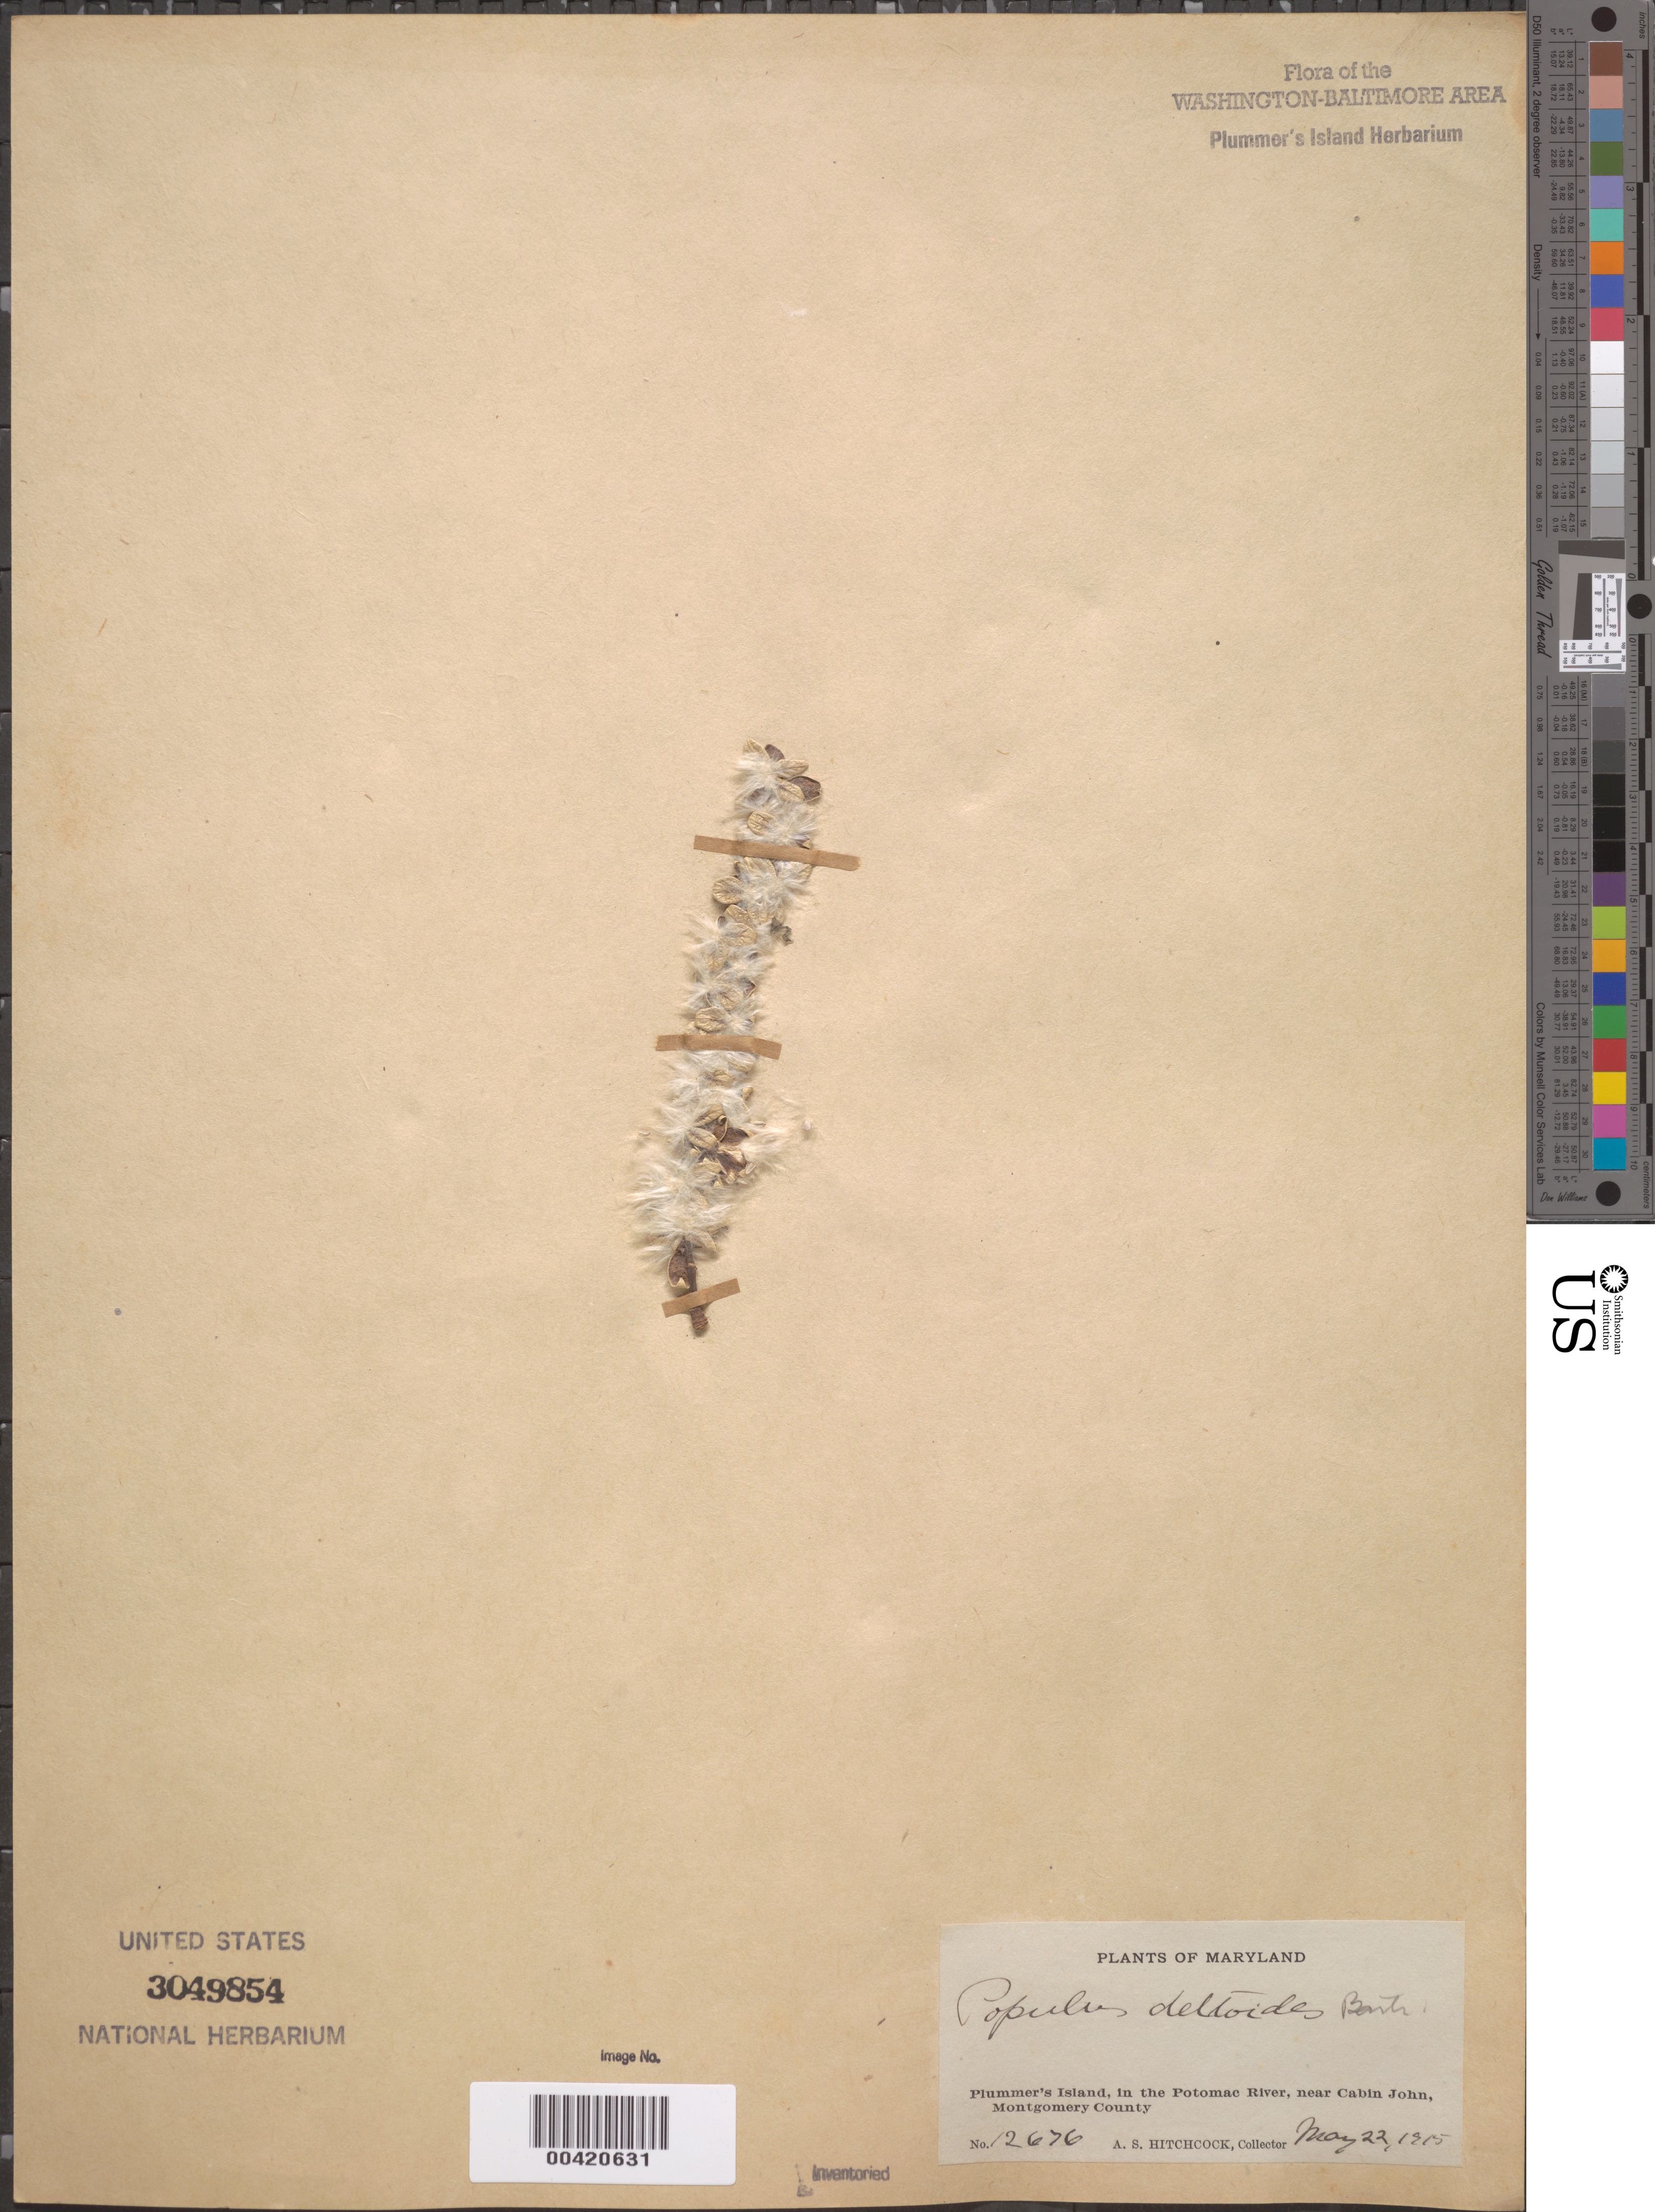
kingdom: Plantae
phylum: Tracheophyta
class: Magnoliopsida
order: Malpighiales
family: Salicaceae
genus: Populus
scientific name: Populus deltoides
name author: W. Bartram ex Marshall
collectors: A. S. Hitchcock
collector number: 12676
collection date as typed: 22 May 1915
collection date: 1915-05-22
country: United States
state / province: Maryland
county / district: Montgomery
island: Plummers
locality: Plummer's Island C. & O. Canal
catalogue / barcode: US 3049854